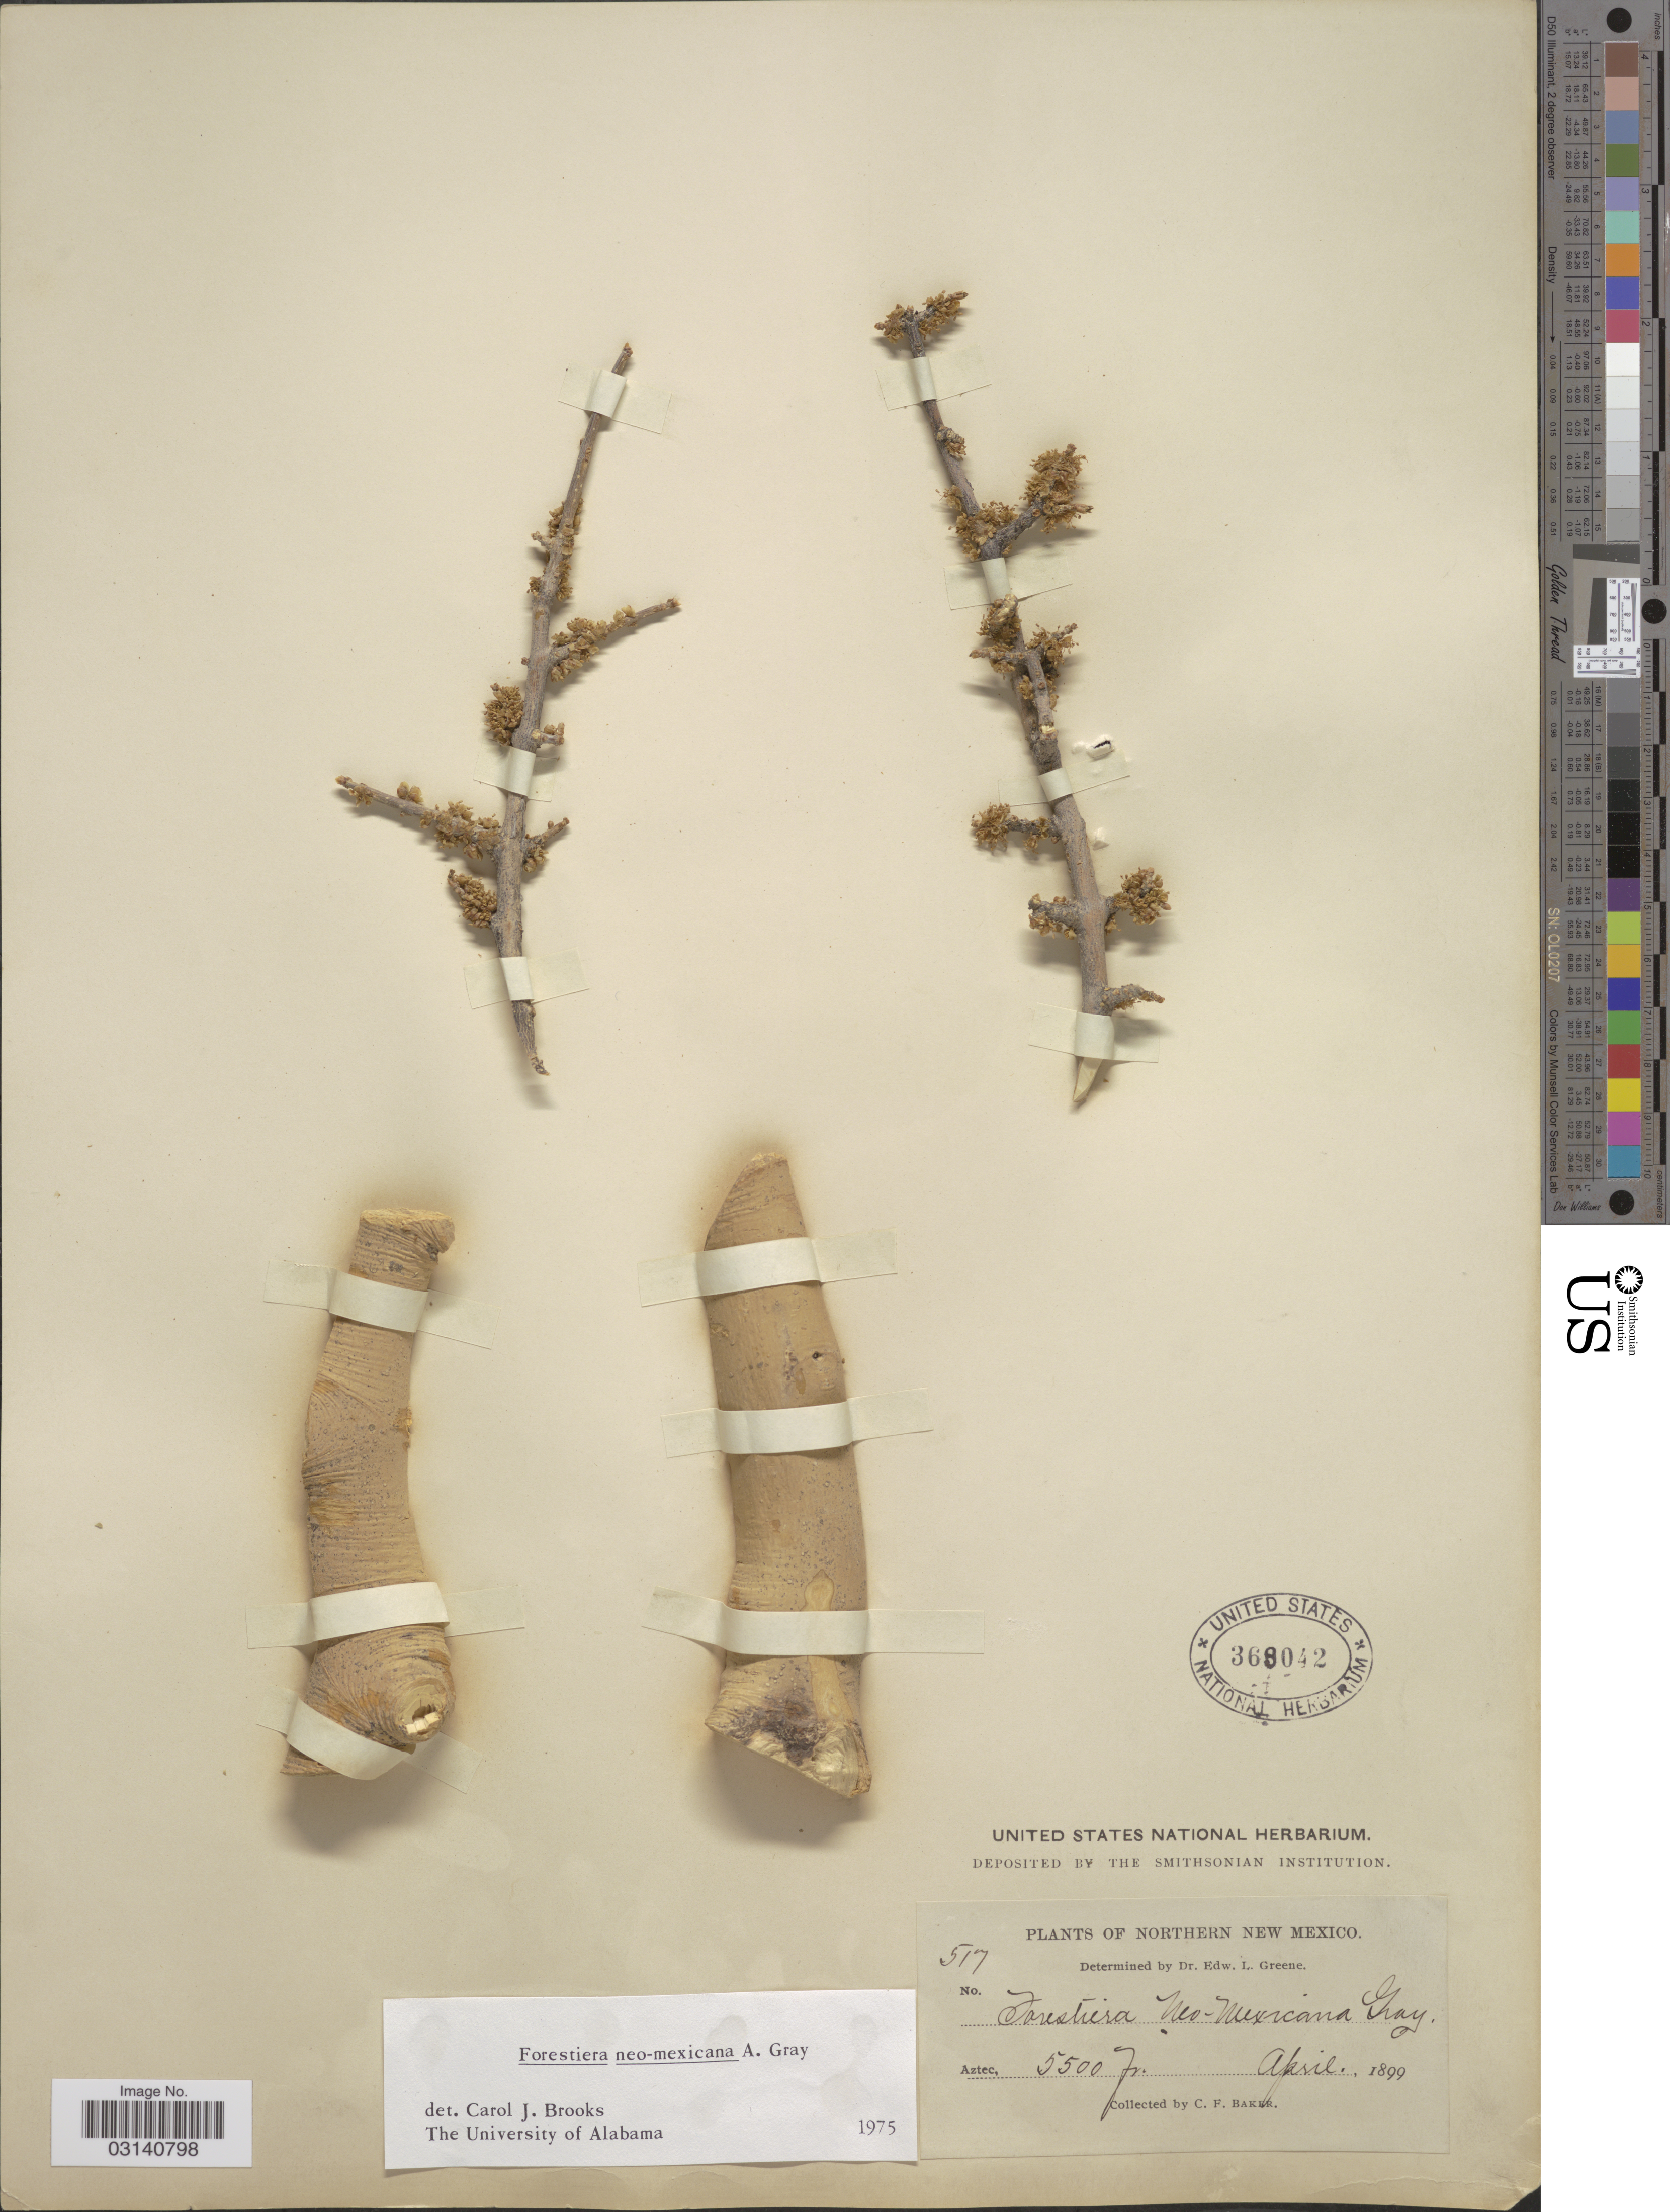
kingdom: Plantae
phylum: Tracheophyta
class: Magnoliopsida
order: Lamiales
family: Oleaceae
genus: Forestiera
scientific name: Forestiera neomexicana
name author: A. Gray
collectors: C. F. Baker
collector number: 517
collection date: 1899-04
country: United States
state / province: New Mexico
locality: Northern New Mexico. Aztec.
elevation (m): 1676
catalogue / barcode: US 368042